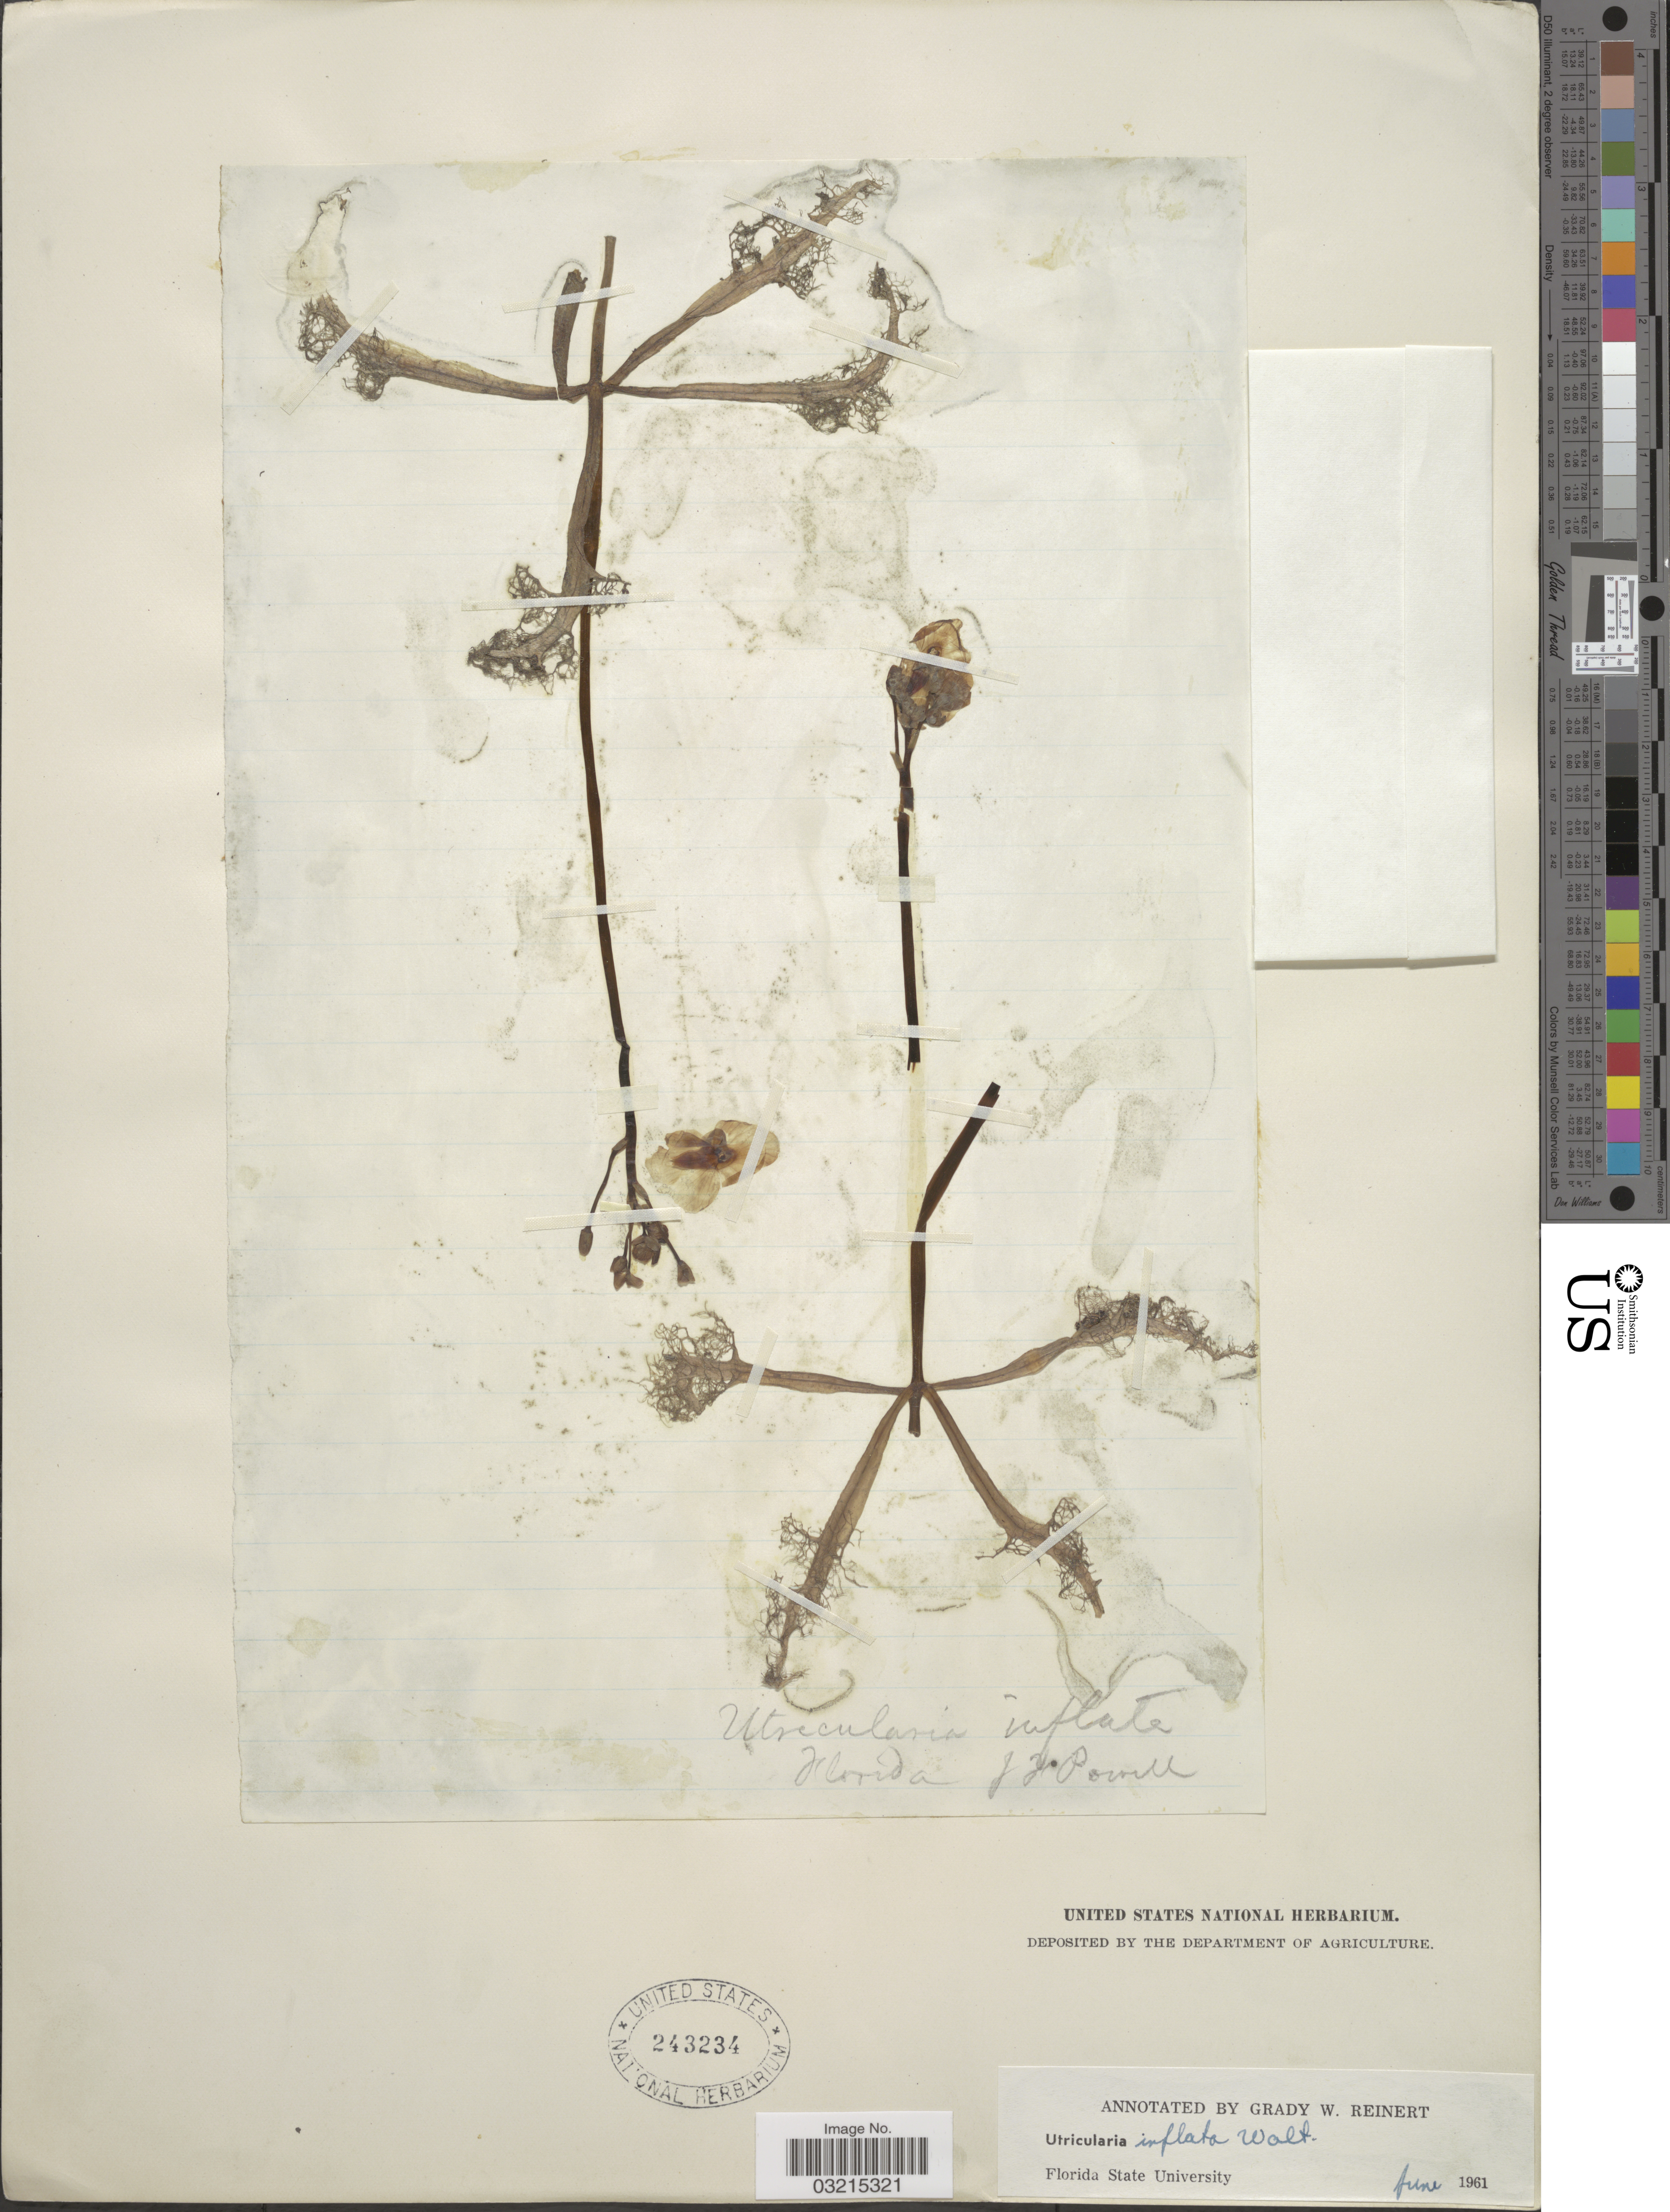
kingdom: Plantae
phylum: Tracheophyta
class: Magnoliopsida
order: Lamiales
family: Lentibulariaceae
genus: Utricularia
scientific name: Utricularia inflata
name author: Walter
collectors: J. Powell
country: United States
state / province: Florida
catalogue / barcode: US 243234